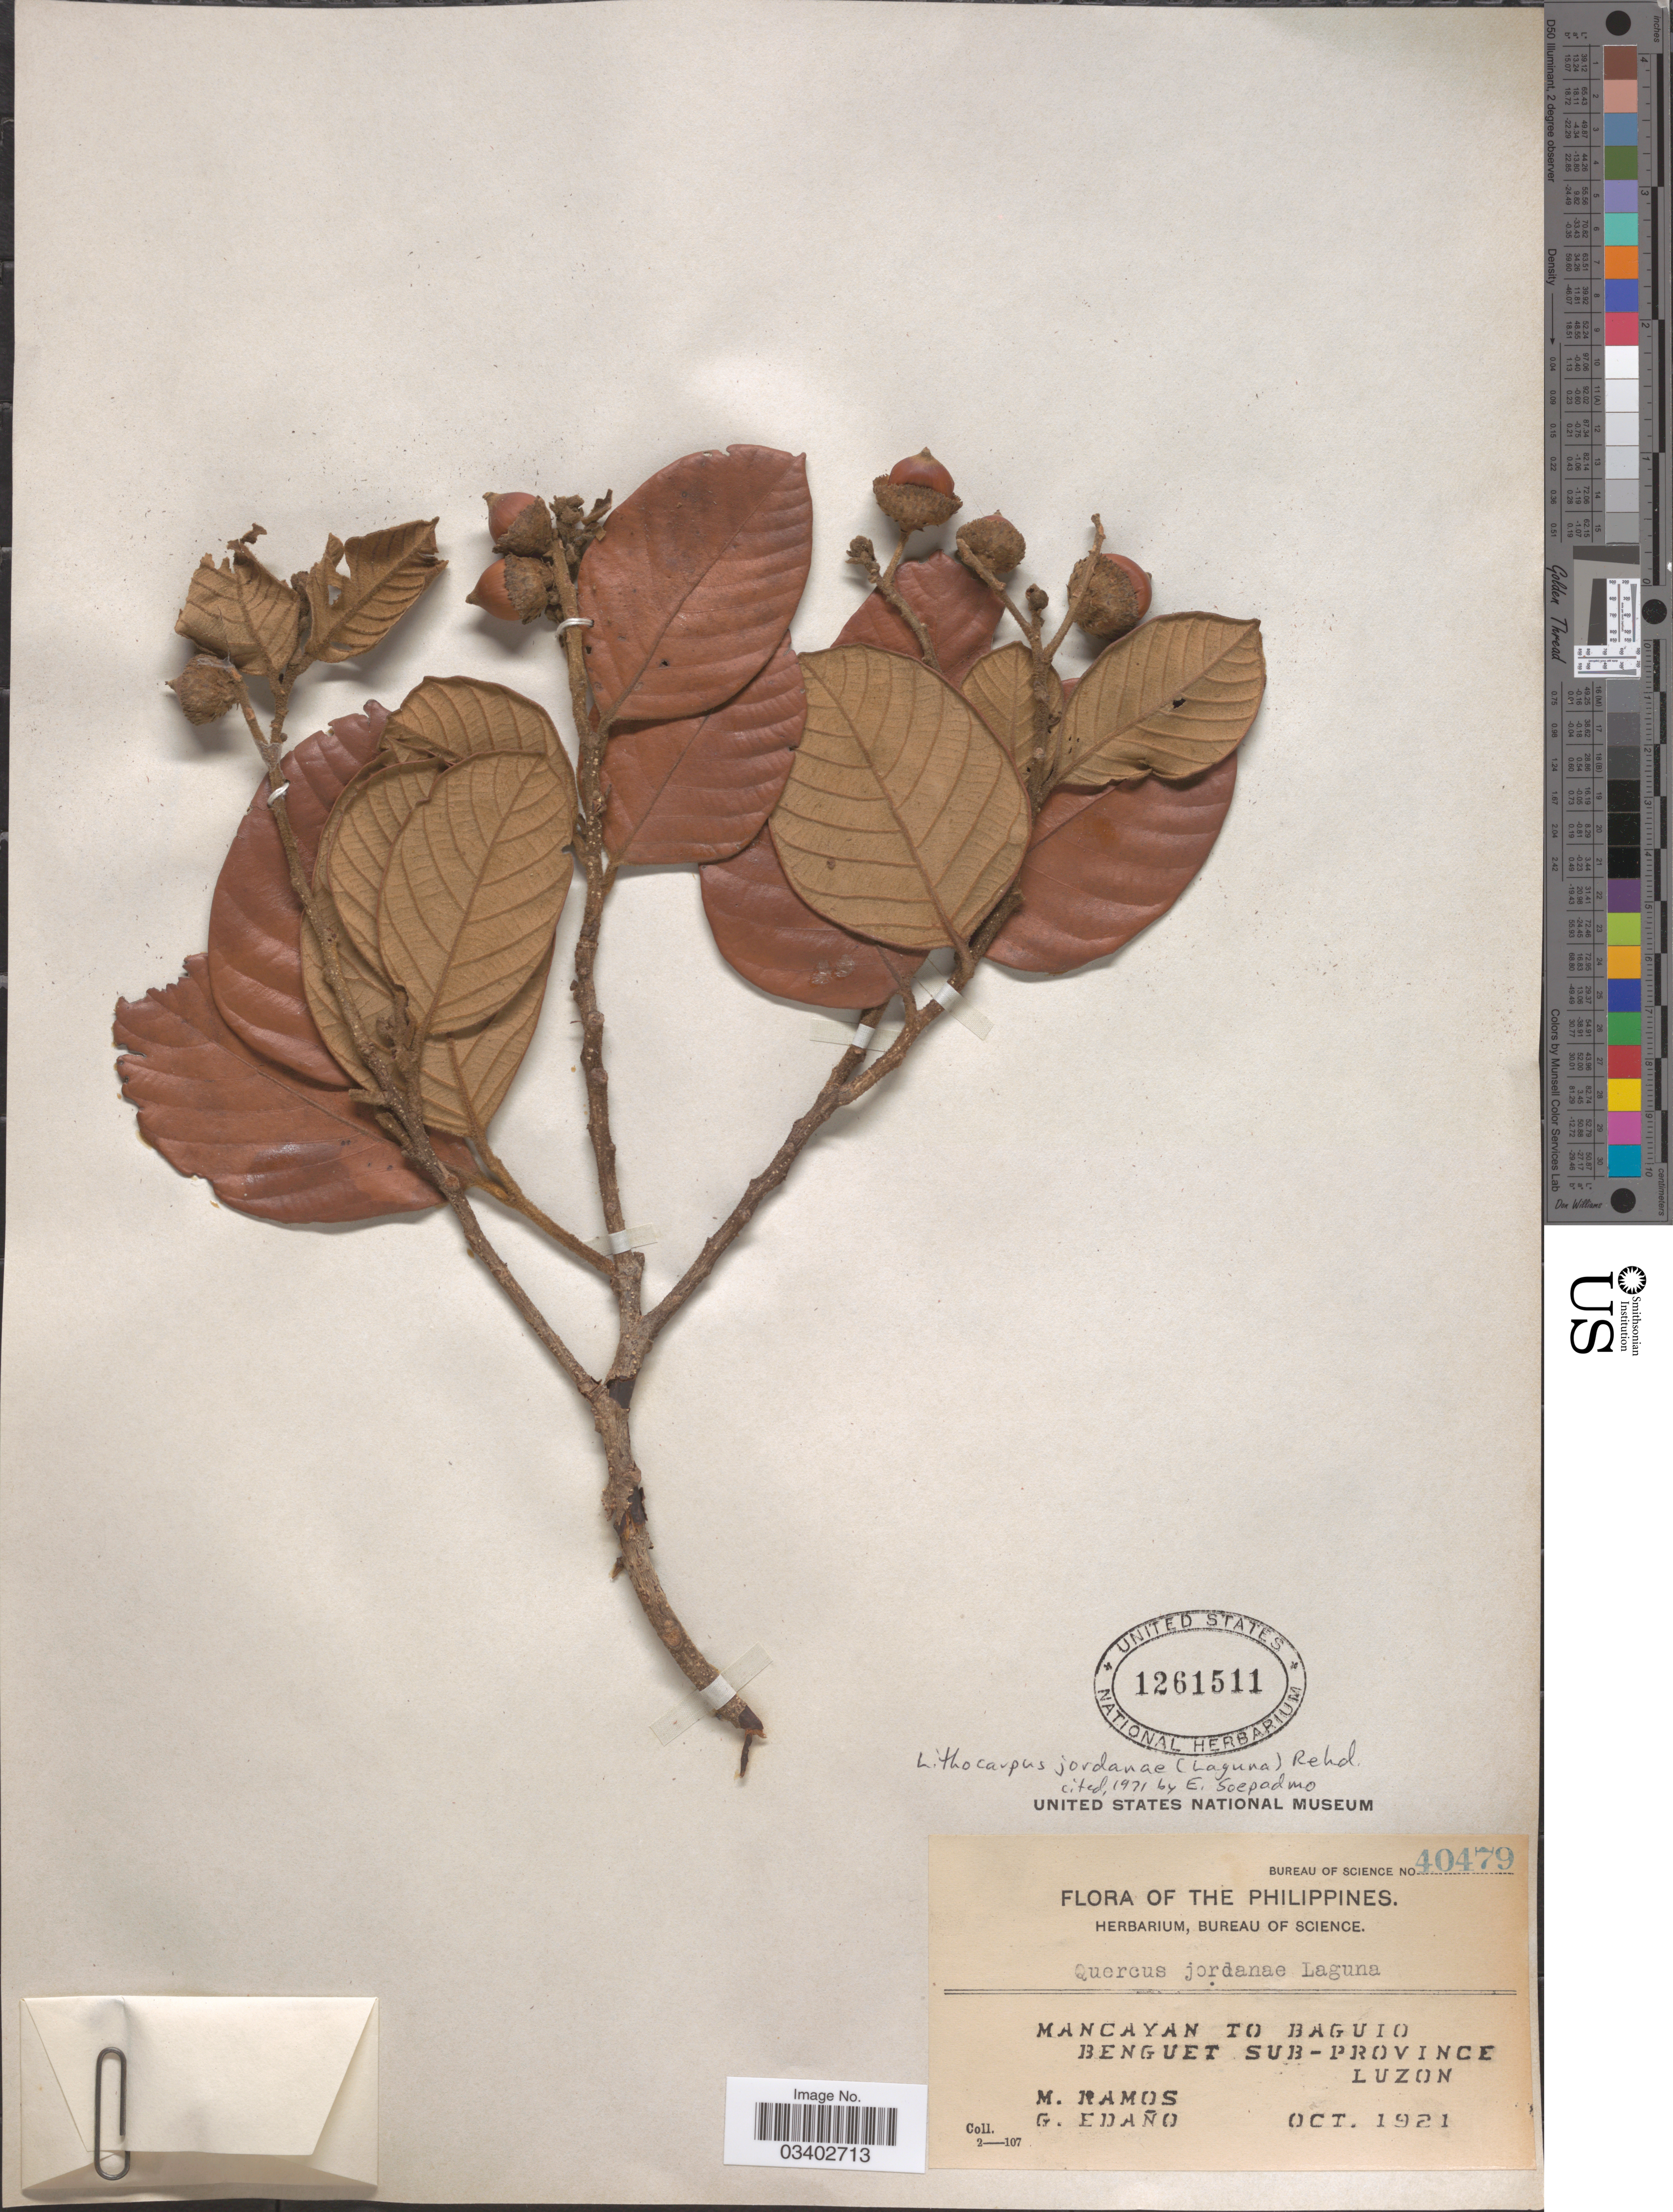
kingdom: Plantae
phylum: Tracheophyta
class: Magnoliopsida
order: Fagales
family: Fagaceae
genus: Lithocarpus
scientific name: Lithocarpus jordanae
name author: (Villanueva) Rehder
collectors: M. Ramos & G. Edaño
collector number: Bureau of Science 40479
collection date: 1921-10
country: Philippines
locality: Mancayan to Baguio. Benguet Sub-Province. Luzon.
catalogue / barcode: US 1261551